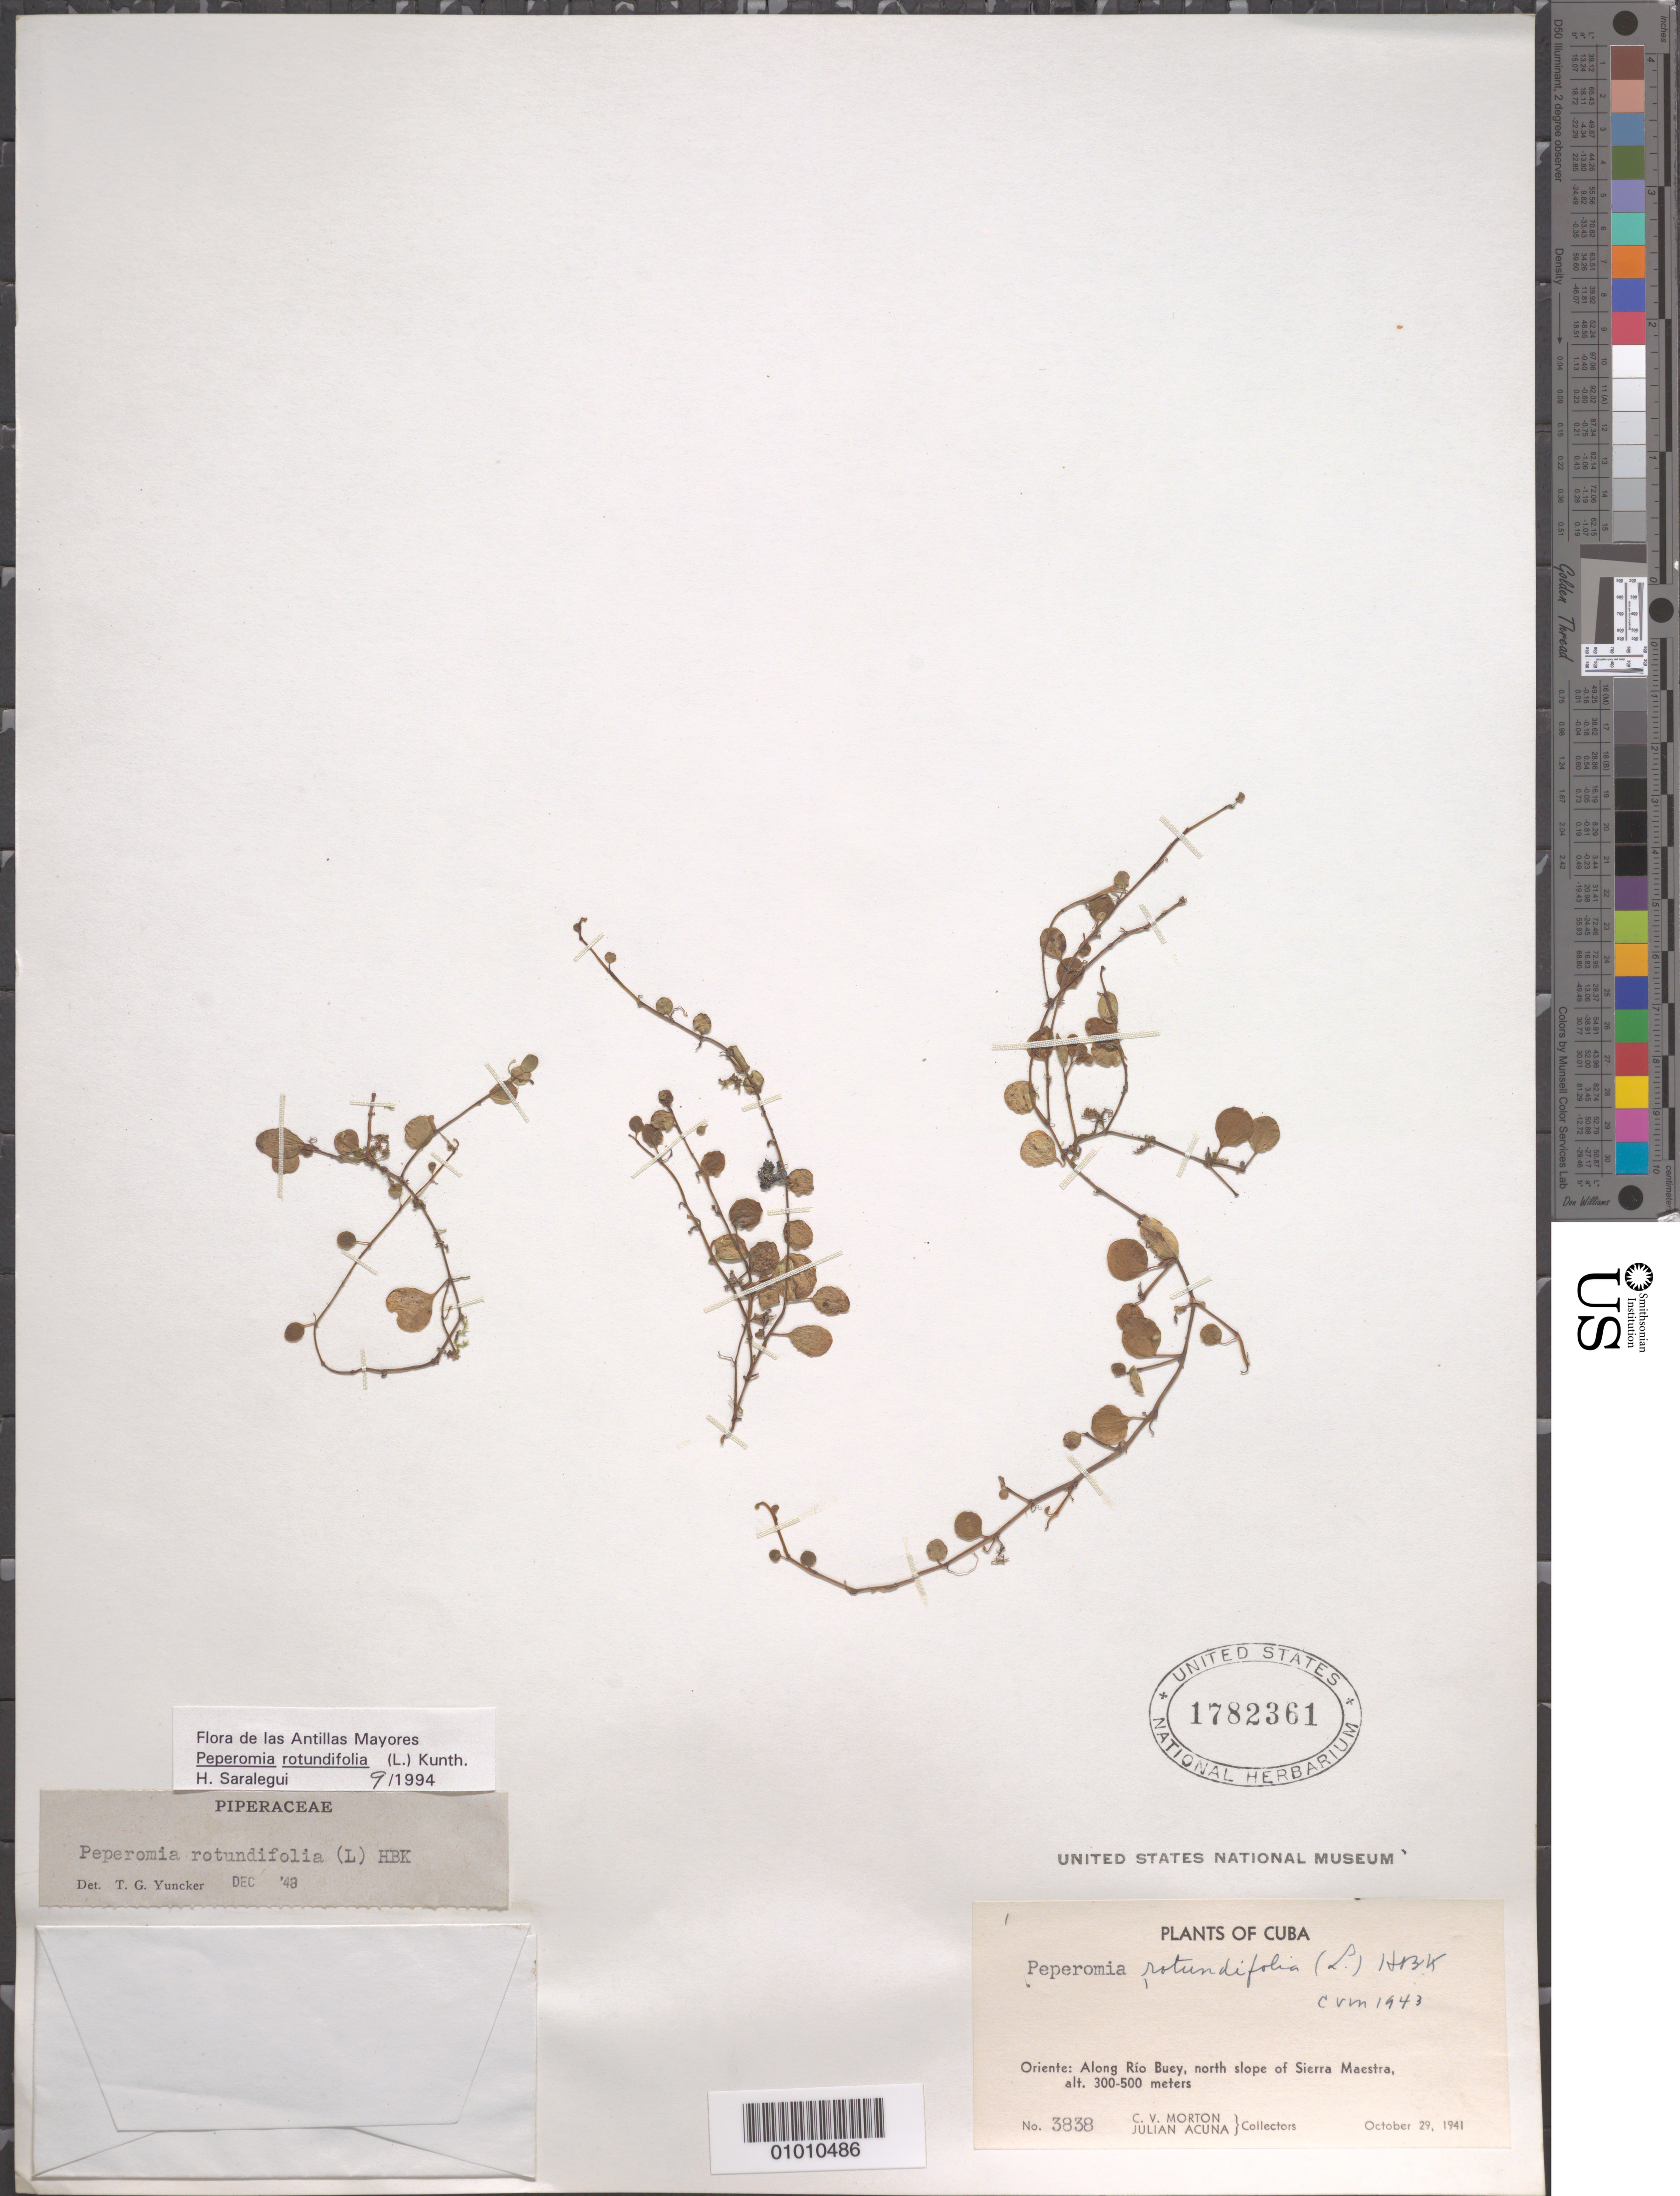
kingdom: Plantae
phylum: Tracheophyta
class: Magnoliopsida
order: Piperales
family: Piperaceae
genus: Peperomia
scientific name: Peperomia rotundifolia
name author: (L.) Kunth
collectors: C. V. Morton & J. Acuña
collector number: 3838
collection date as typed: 29 Oct 1941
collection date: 1941-10-29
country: Cuba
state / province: Granma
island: Cuba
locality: Along Rio Buey, n slope of Sierra Maestra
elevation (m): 300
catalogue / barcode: US 1782361